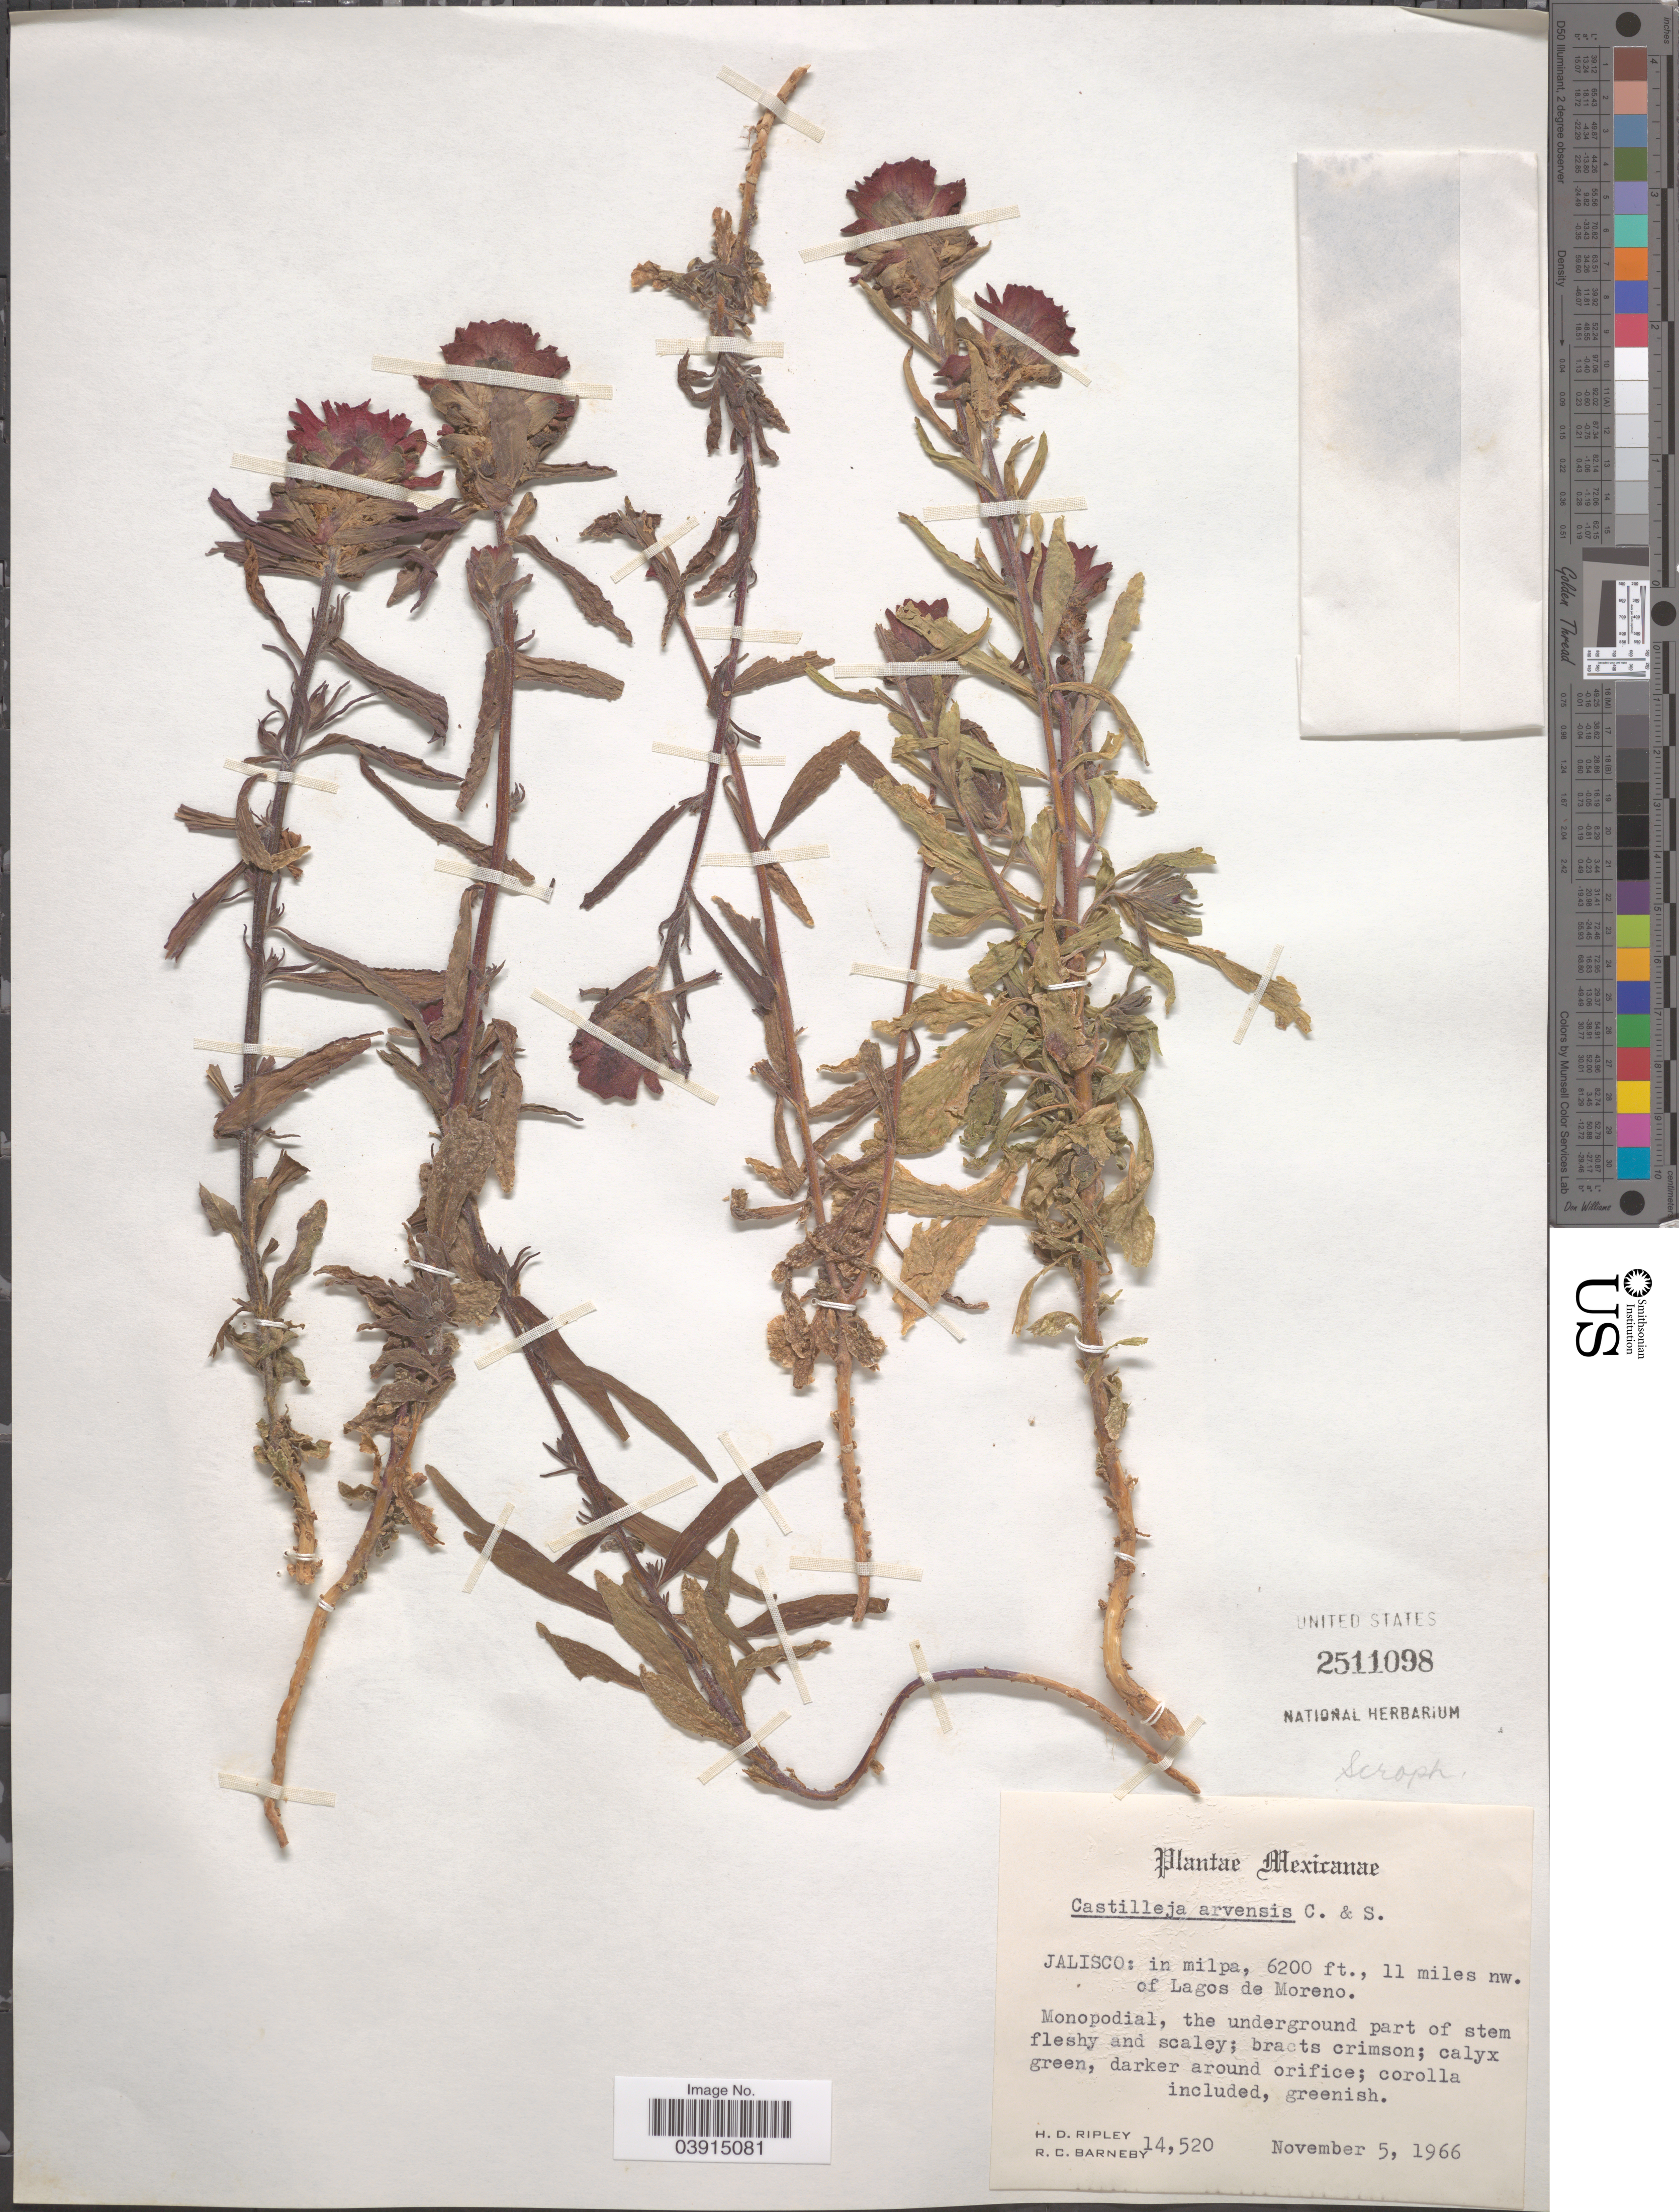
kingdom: Plantae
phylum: Tracheophyta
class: Magnoliopsida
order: Lamiales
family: Orobanchaceae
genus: Castilleja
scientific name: Castilleja arvensis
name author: Schltdl. & Cham.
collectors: H. Ripley & R. C. Barneby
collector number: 14520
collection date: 1966-11-05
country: Mexico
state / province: Jalisco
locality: In milpa, 11 miles nw. of Lagos de Moreno.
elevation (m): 1890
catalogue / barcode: US 2511098